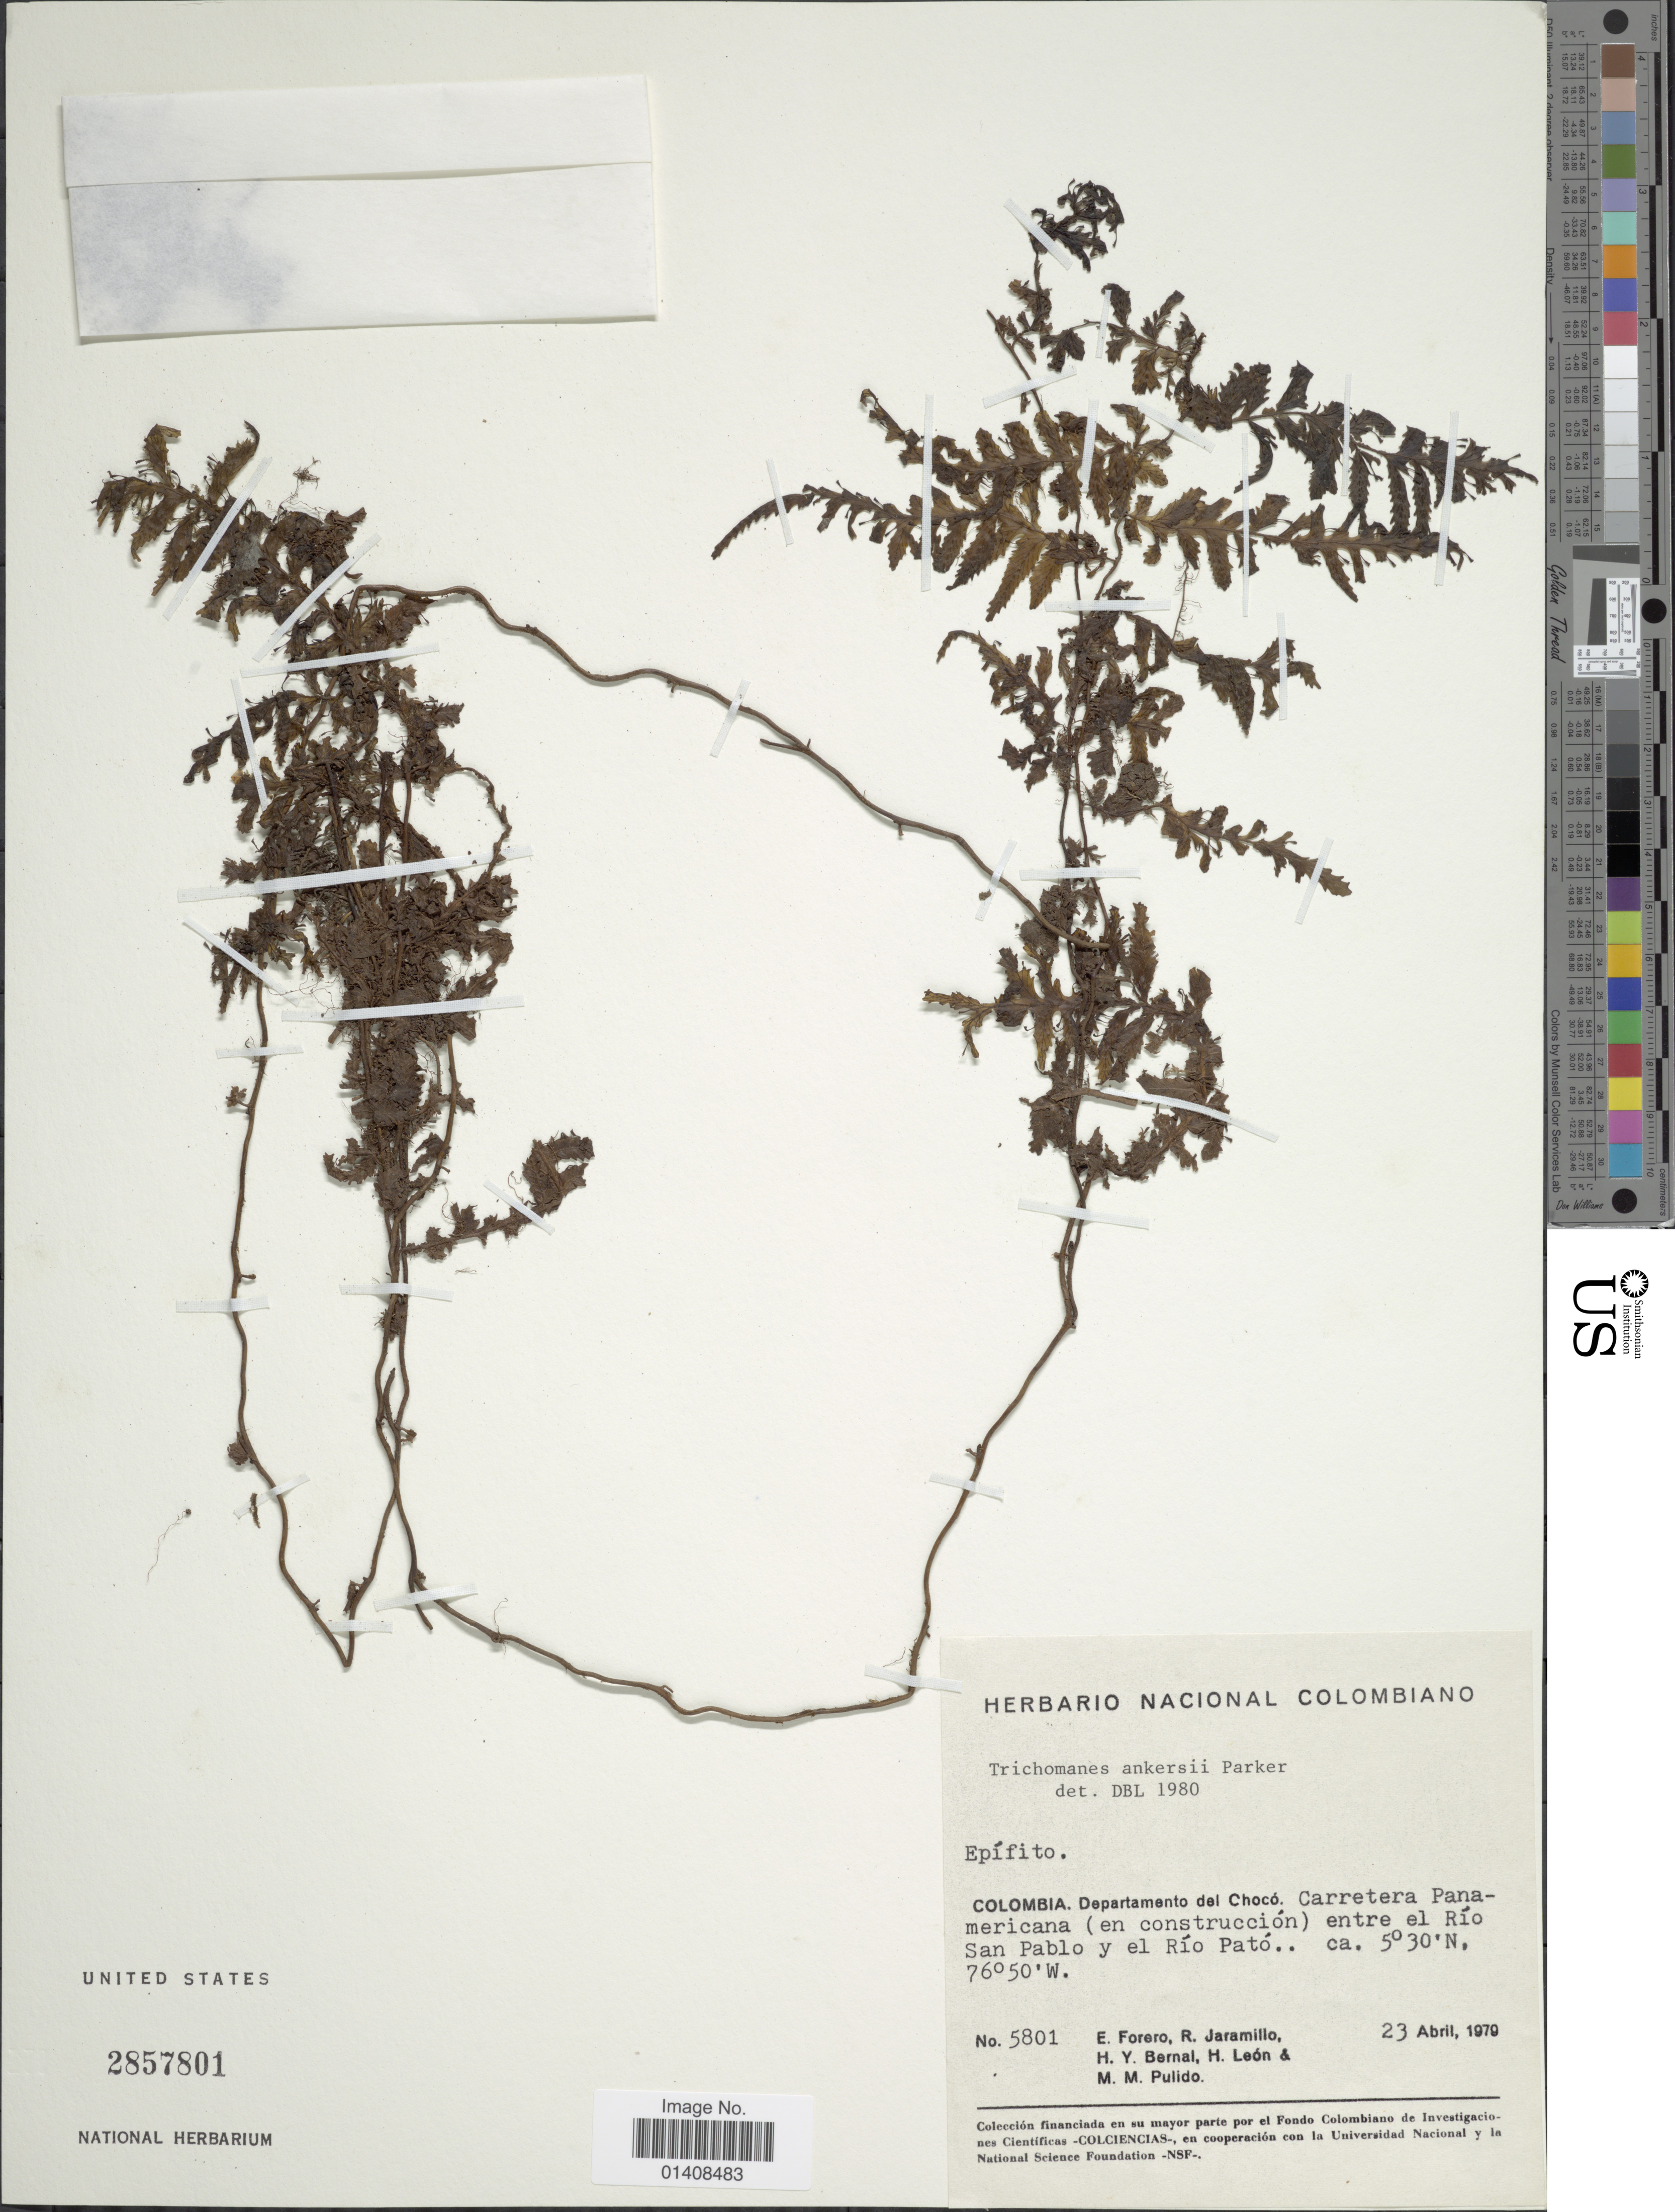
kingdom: Plantae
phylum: Tracheophyta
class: Polypodiopsida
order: Hymenophyllales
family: Hymenophyllaceae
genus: Trichomanes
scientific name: Trichomanes ankersii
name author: C. Parker ex Hook. & Grev.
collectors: E. Forero, R. Jaramillo M., H. Y. Bernal, H. León & M. Pulido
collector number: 5801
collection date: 1979-04-23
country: Colombia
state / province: Chocó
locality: Departamento del Choco. Carretera Panamericana en construction entre el Rio San Pablo y el Rio Pato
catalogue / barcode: US 2857801